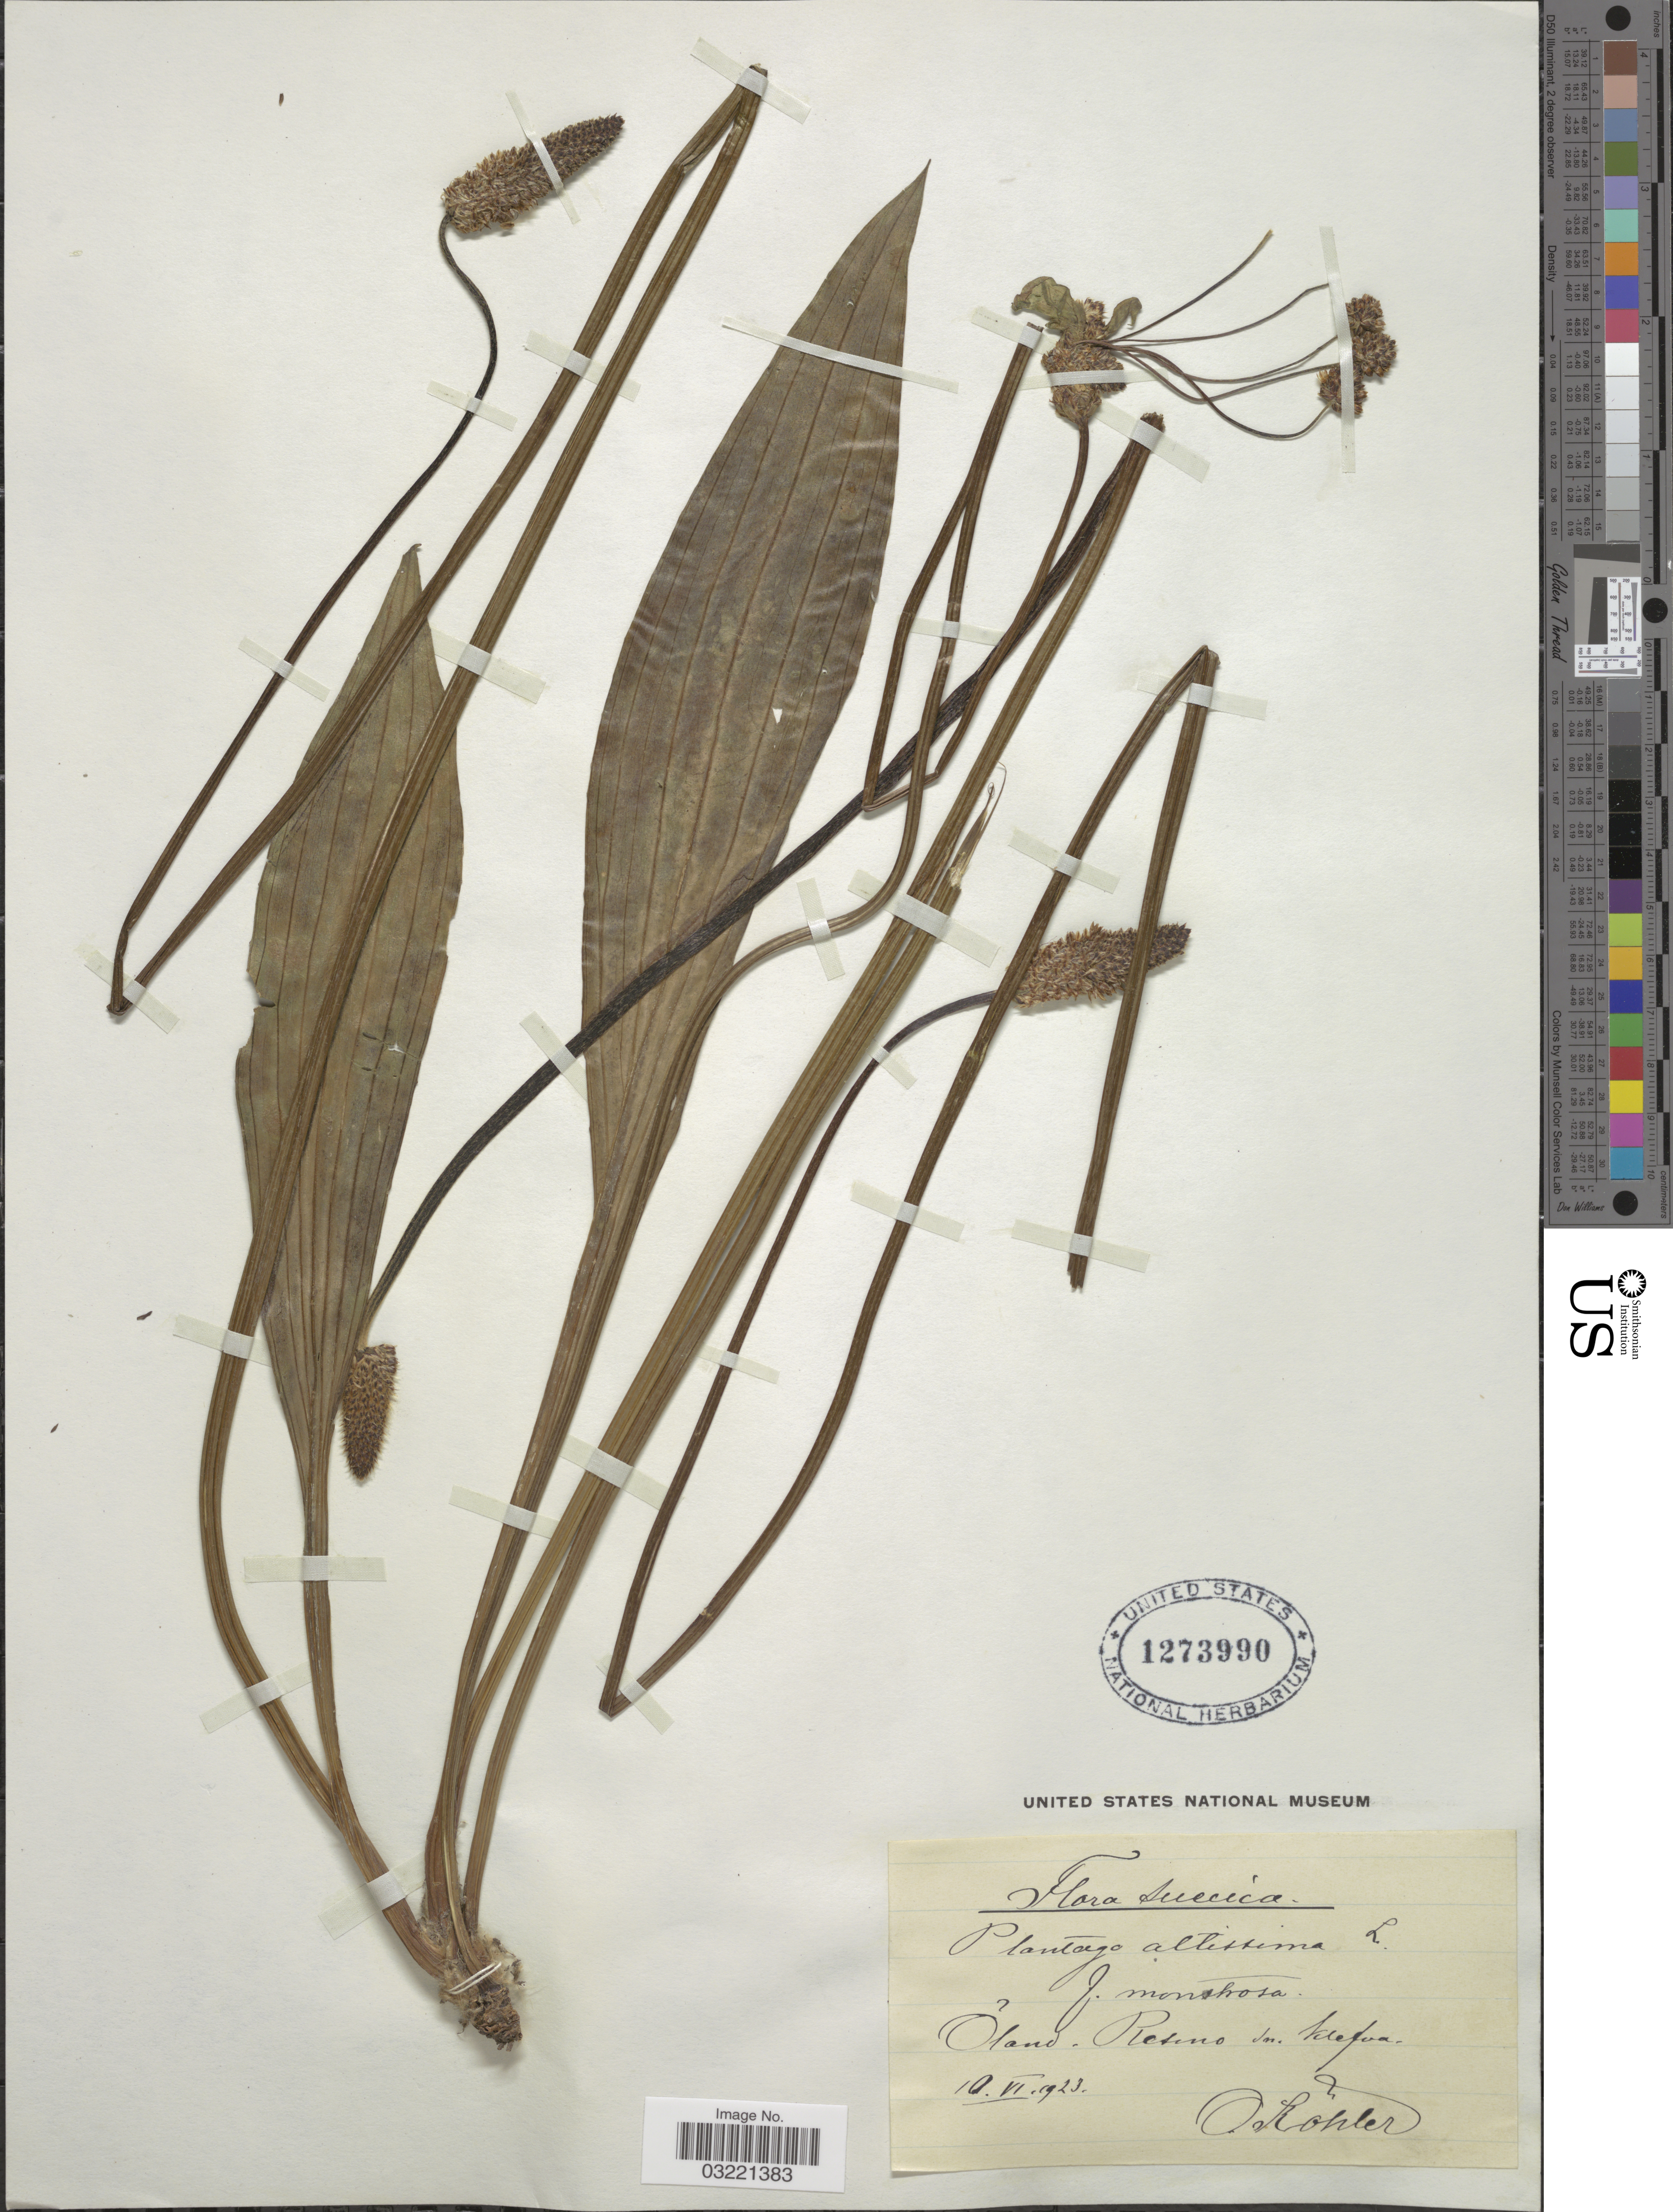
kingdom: Plantae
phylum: Tracheophyta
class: Magnoliopsida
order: Lamiales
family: Plantaginaceae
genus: Plantago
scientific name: Plantago altissima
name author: L.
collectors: O. Köhler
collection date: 1923-06-10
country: Sweden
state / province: Kalmar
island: Oland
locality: Suecica. Öland. Resmo sn. Klefva [ = Kleva].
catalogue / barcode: US 1273990